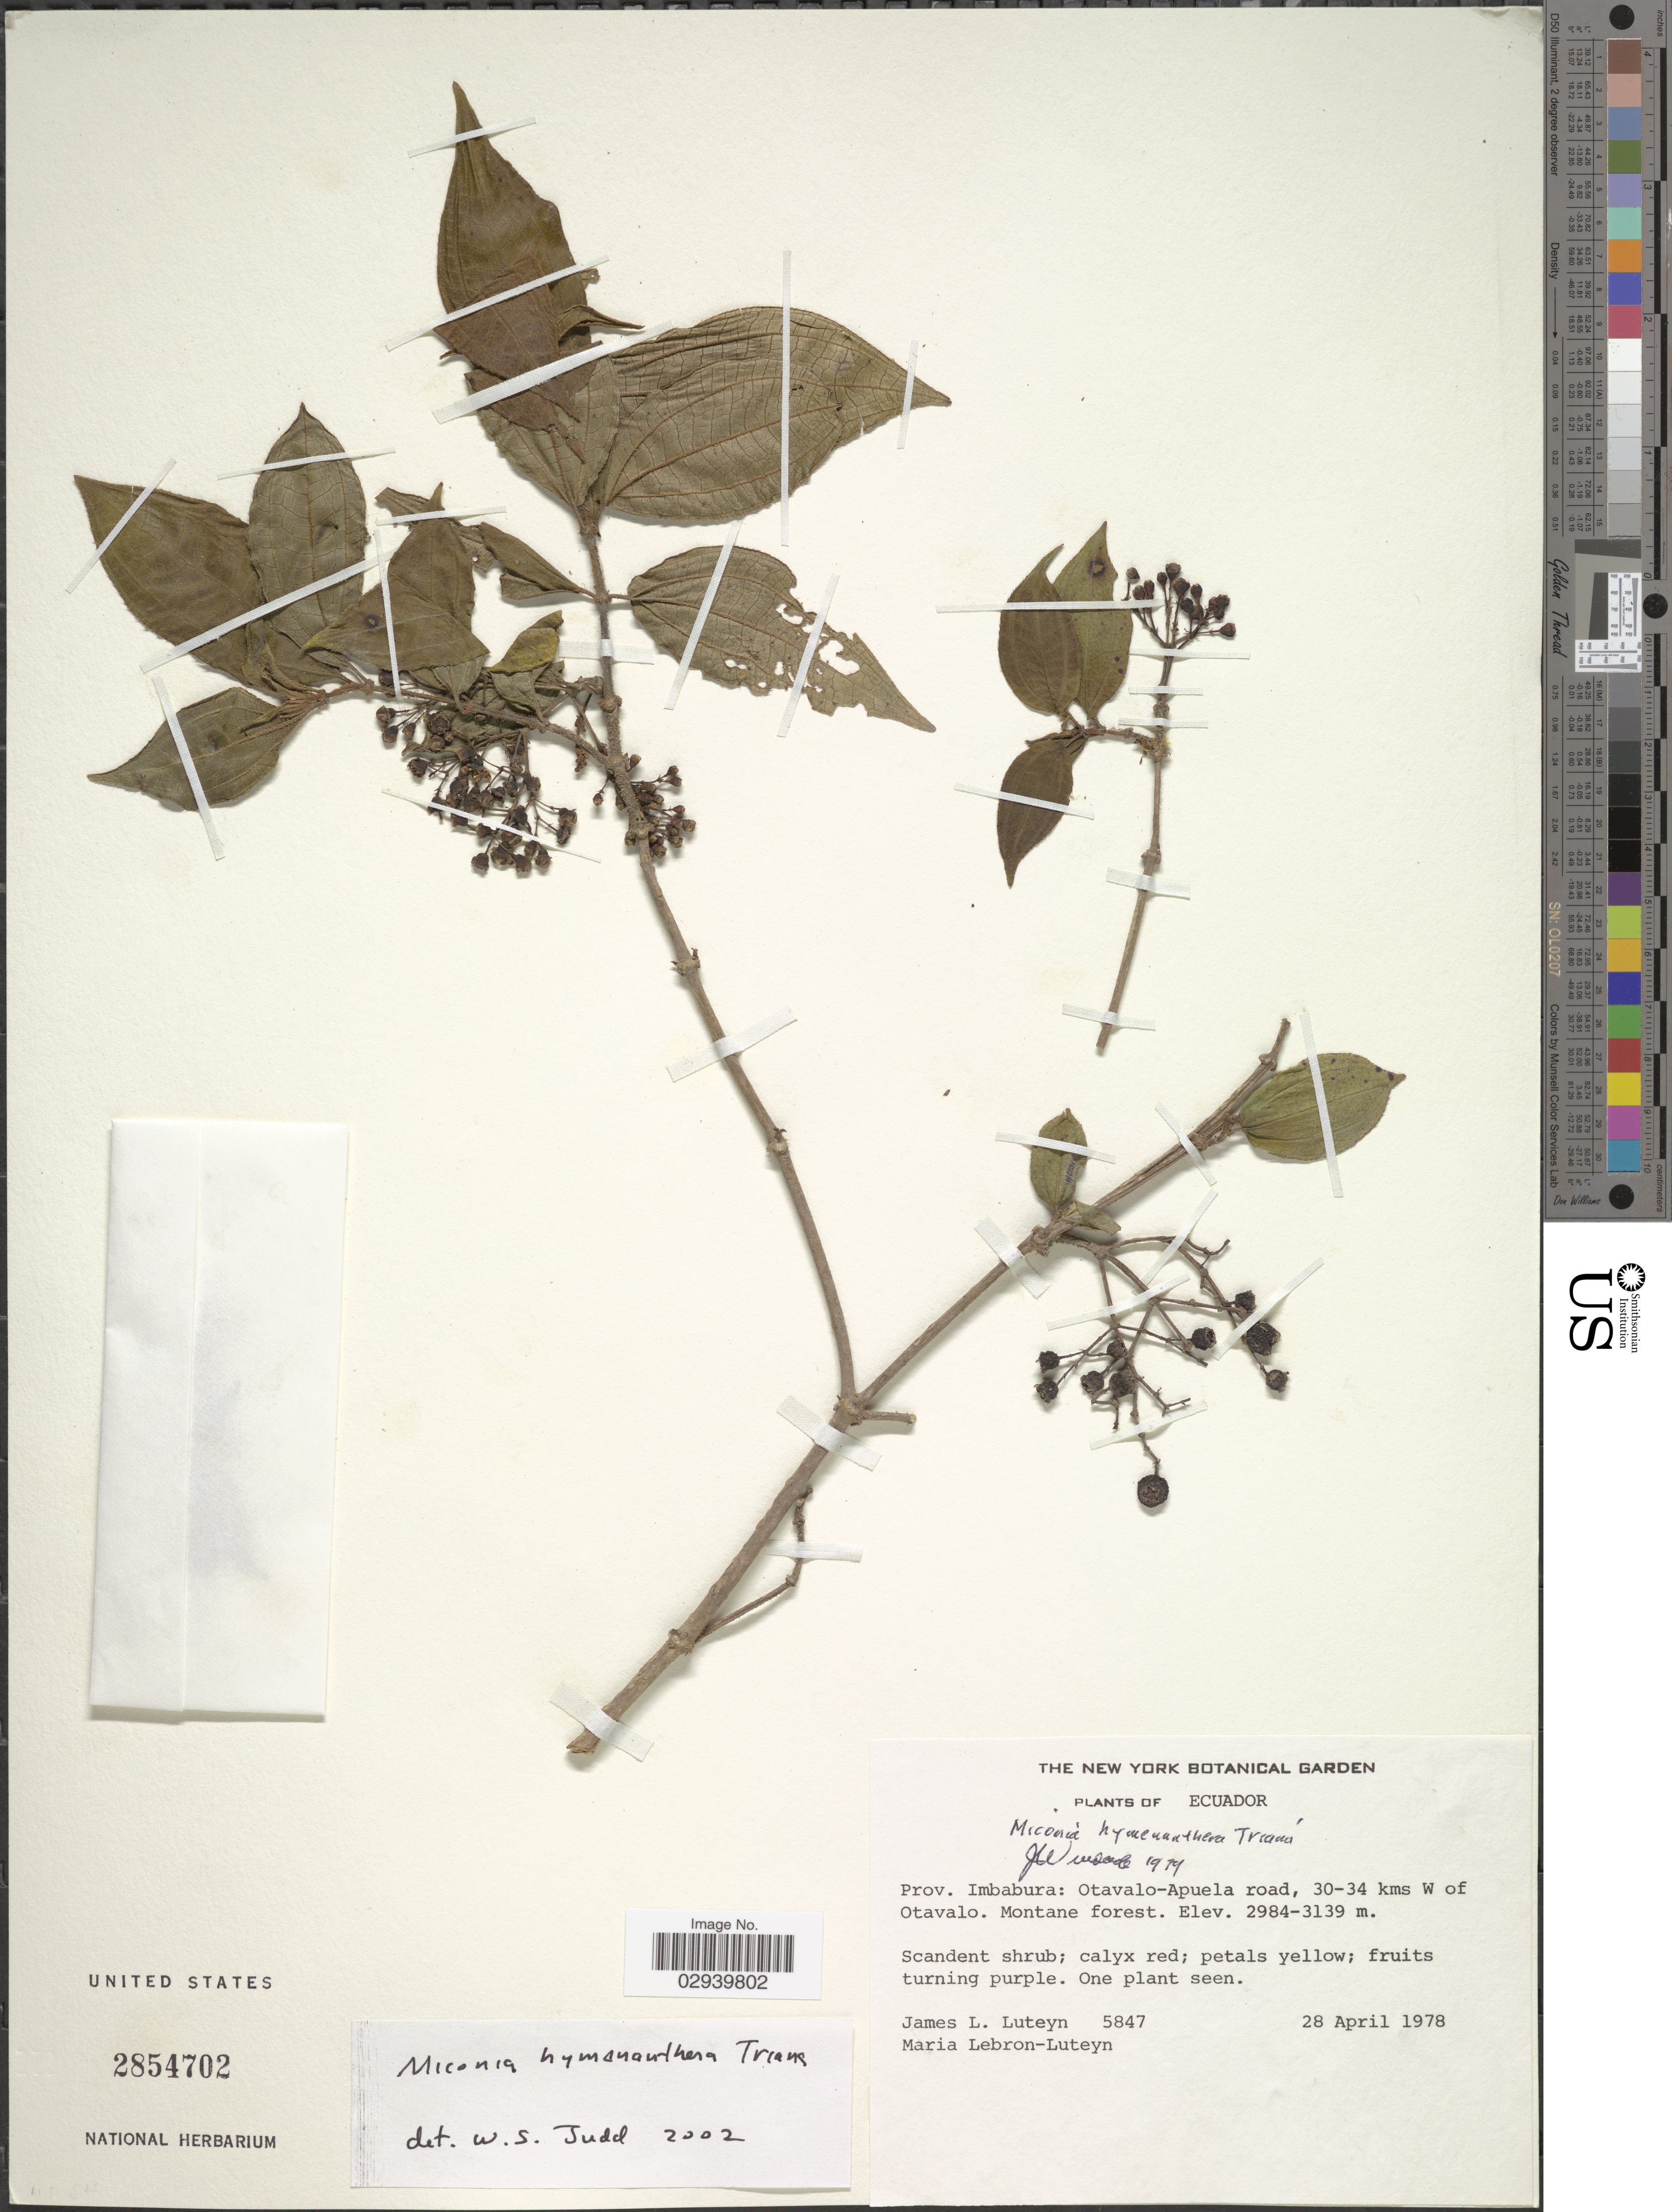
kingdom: Plantae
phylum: Tracheophyta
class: Magnoliopsida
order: Myrtales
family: Melastomataceae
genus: Miconia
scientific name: Miconia hymenanthera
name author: Triana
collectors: J. L. Luteyn & M. L. Lebrón-Luteyn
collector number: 5847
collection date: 1978-04-28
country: Ecuador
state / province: Imbabura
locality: Prov. Imbabura: Otavalo-Apuela road, 30-34 kms W of Otavalo.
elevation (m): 2984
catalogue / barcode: US 2854702